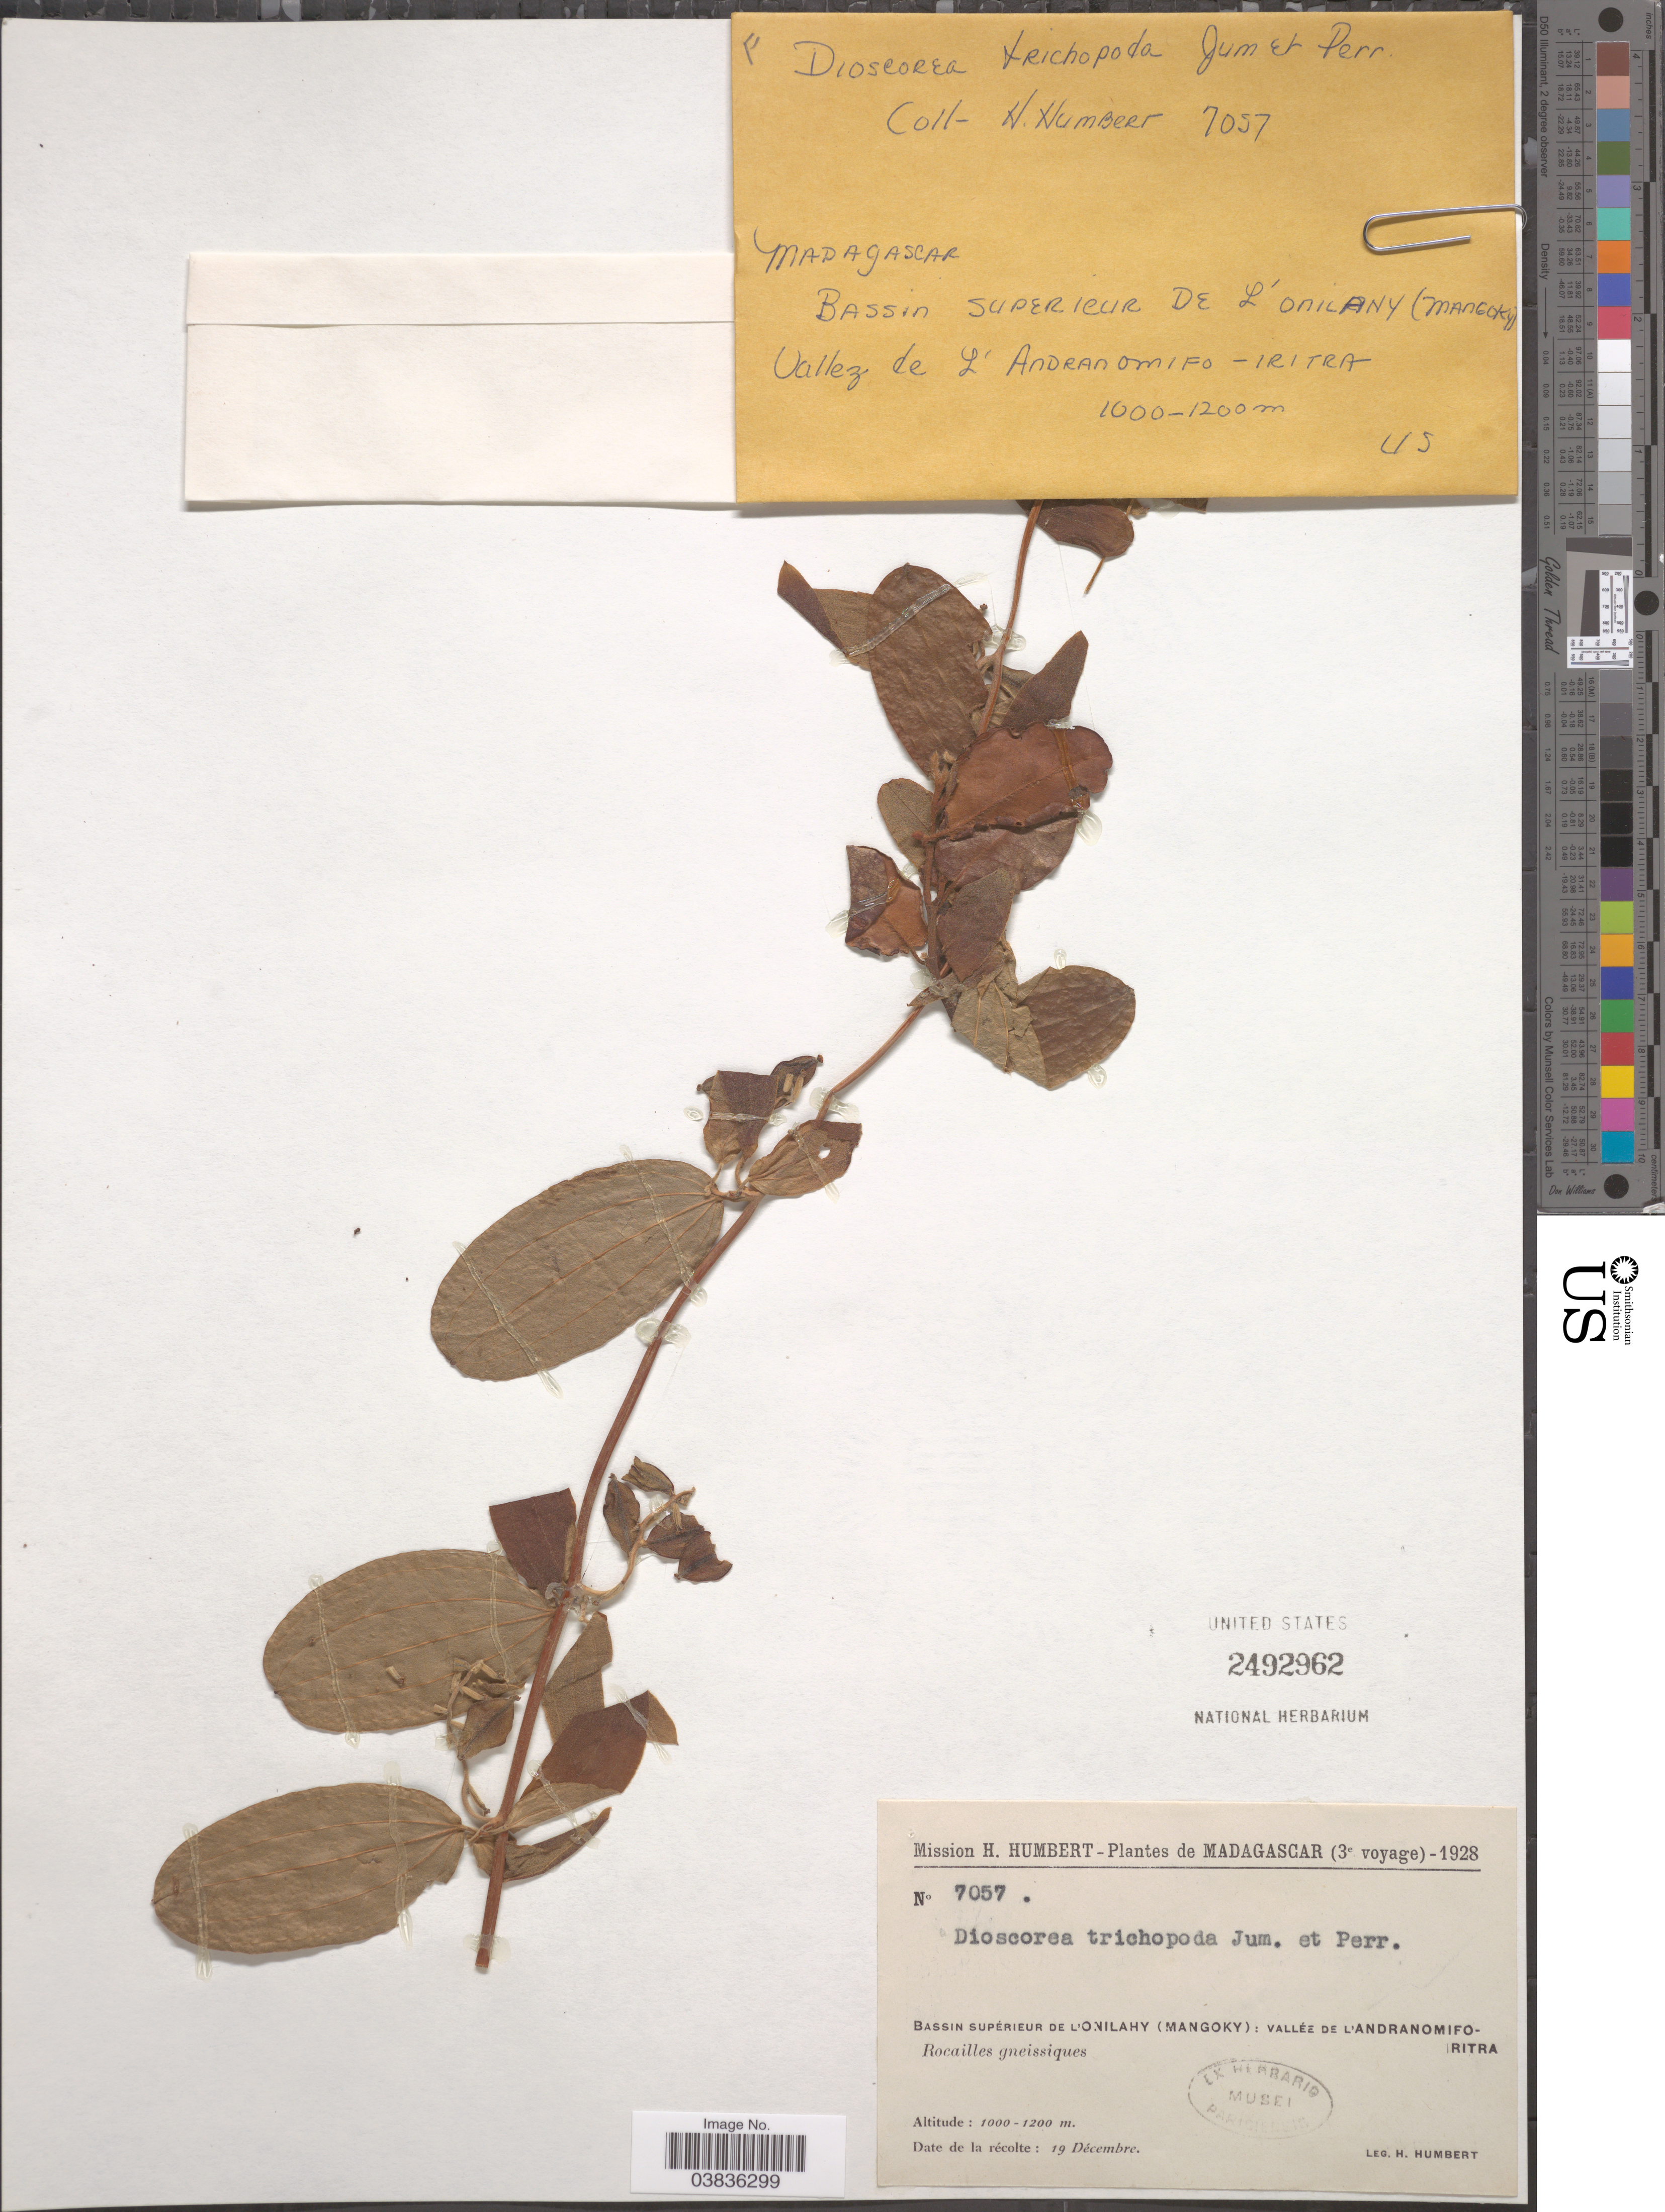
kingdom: Plantae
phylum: Tracheophyta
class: Liliopsida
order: Dioscoreales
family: Dioscoreaceae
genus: Dioscorea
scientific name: Dioscorea trichopoda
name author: Jum. & H. Perrier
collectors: H. Humbert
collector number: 7057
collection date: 1928-12-19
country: Madagascar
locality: Bassin supérieur de l'Onilahy (Mangoky): vallée de l'Andranomifo-Ritra. Rocailles gneissiques.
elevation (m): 1000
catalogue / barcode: US 2492962